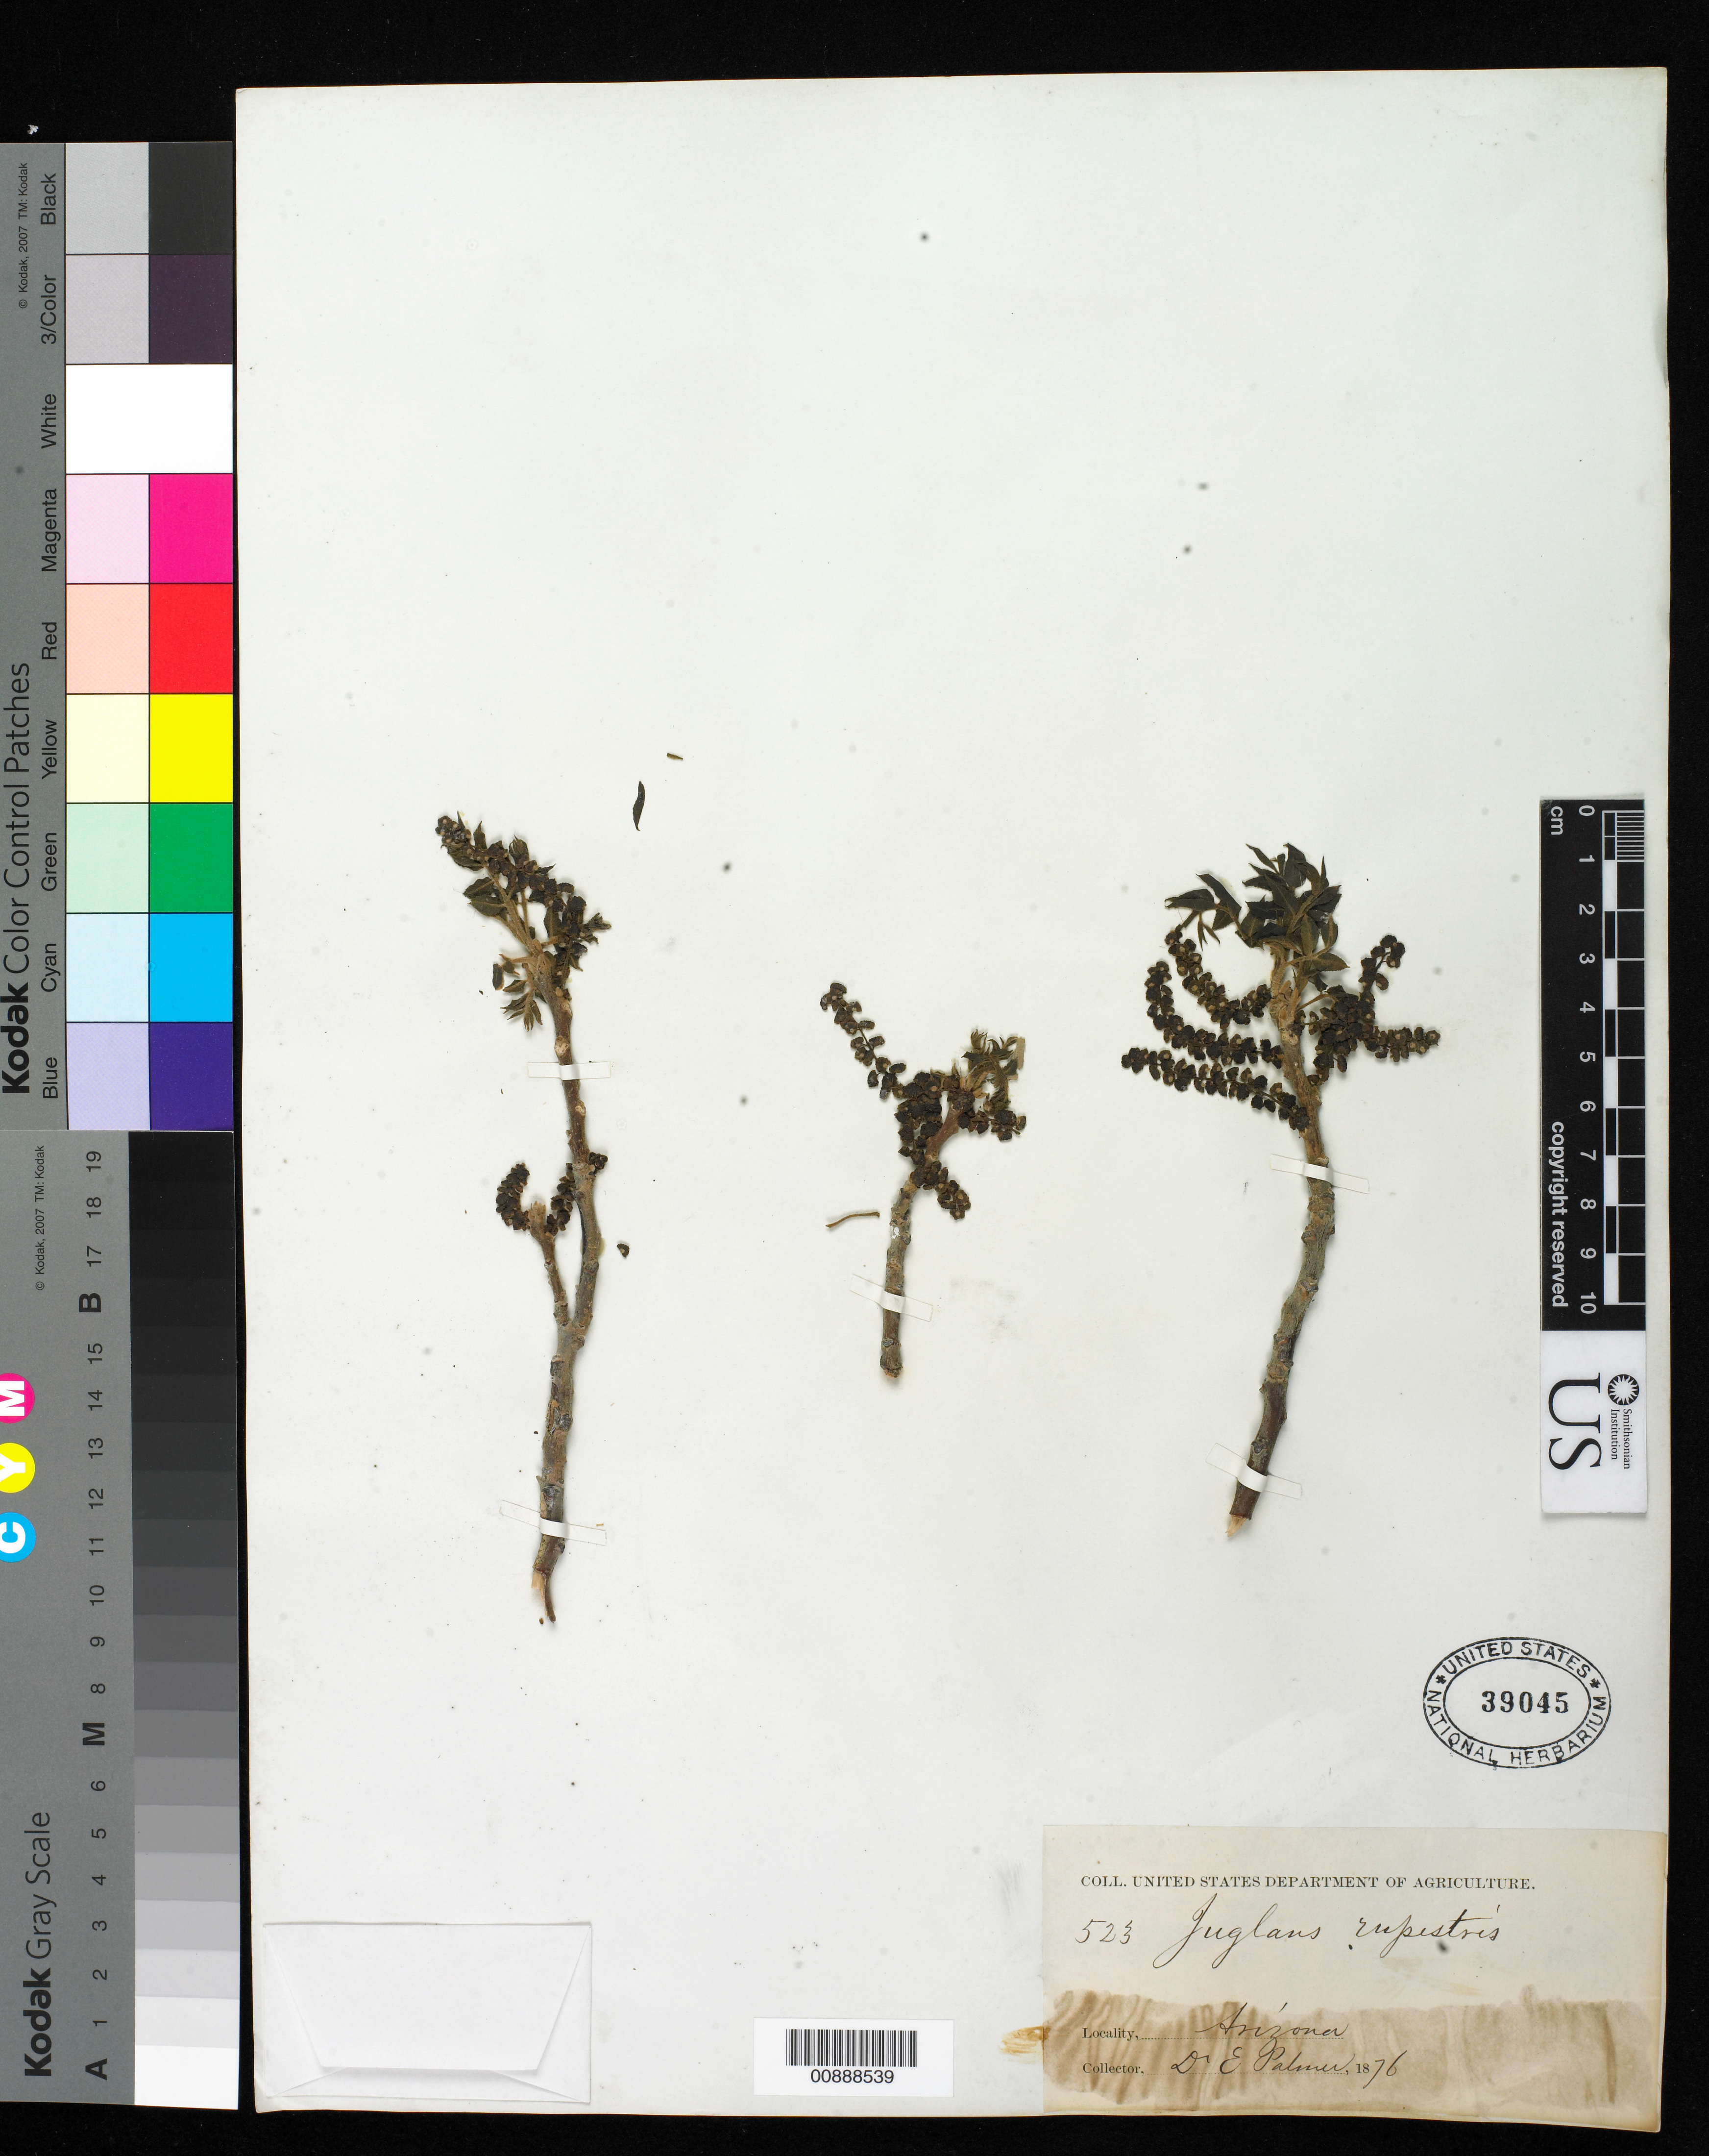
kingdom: Plantae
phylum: Tracheophyta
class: Magnoliopsida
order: Fagales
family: Juglandaceae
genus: Juglans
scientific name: Juglans rupestris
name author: Engelm. ex Torr.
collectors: E. Palmer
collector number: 523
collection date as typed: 1876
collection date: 1876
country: United States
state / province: Arizona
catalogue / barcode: US 39045